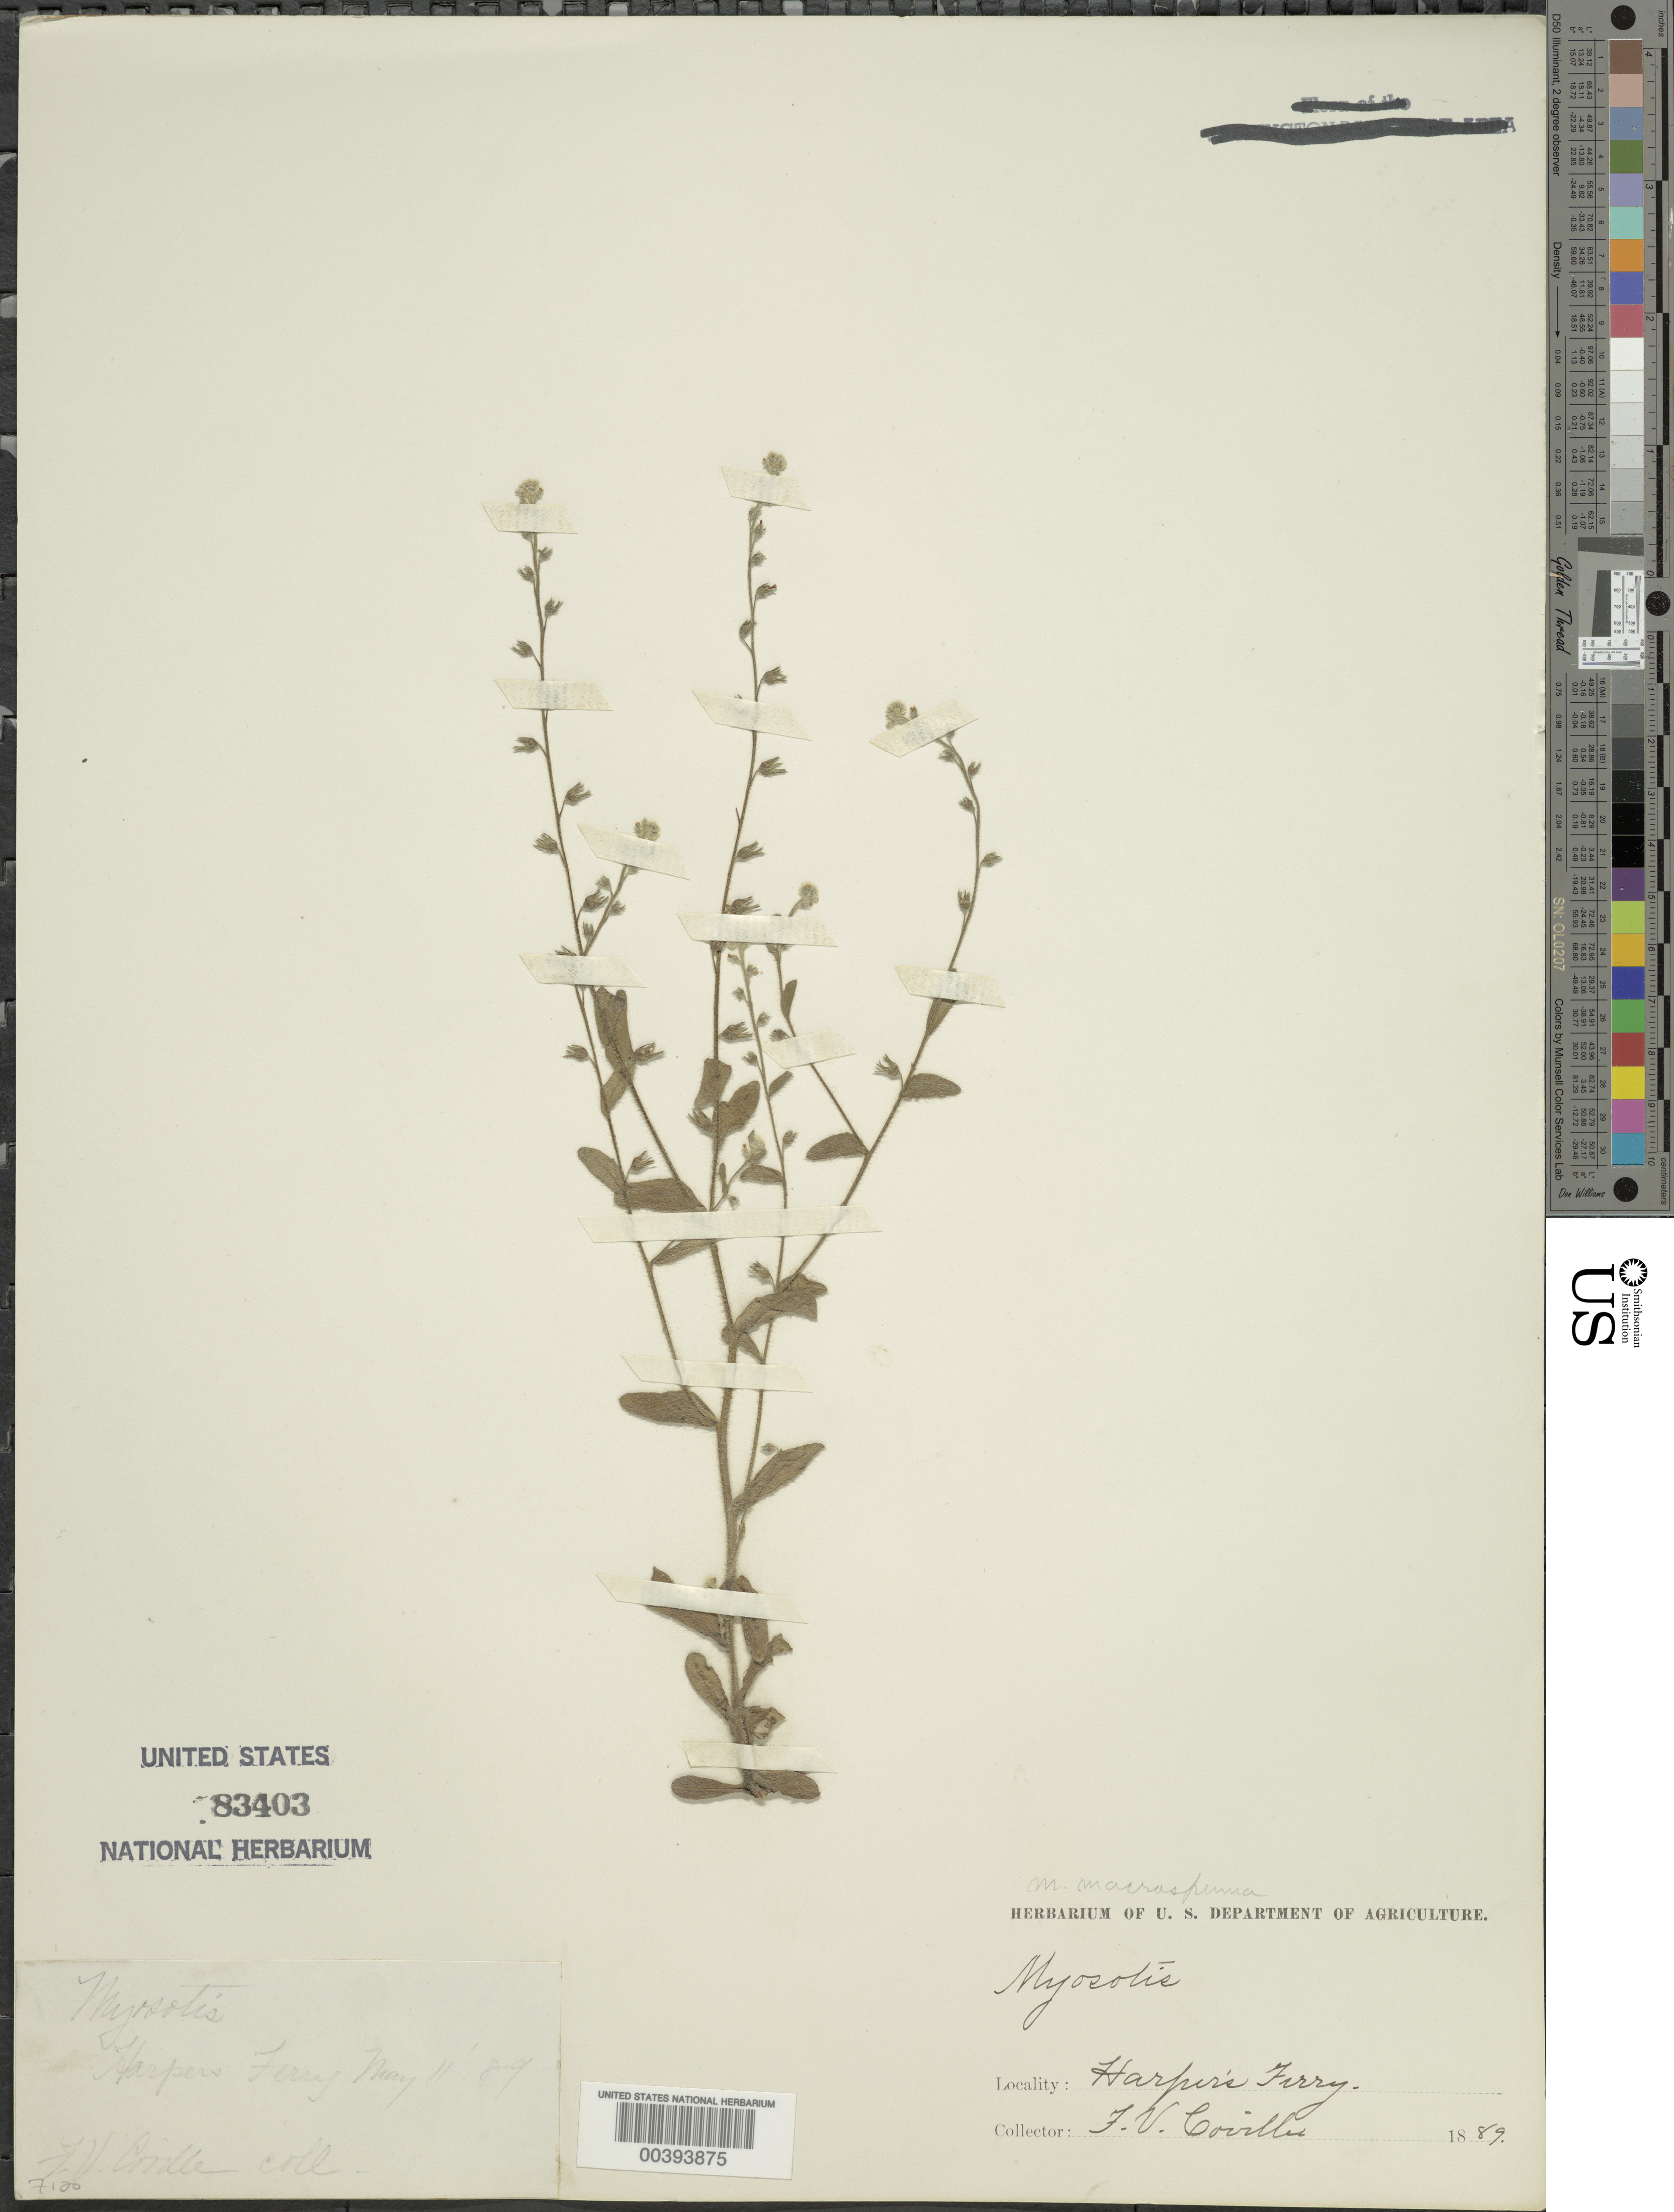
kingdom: Plantae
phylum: Tracheophyta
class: Magnoliopsida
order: Boraginales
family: Boraginaceae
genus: Myosotis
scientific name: Myosotis verna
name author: Nutt.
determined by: Goldman, Doug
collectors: F. V. Coville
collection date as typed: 11 May 1889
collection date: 1889-05-11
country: United States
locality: Harper ferry [= harpers ferry?]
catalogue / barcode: US 83403